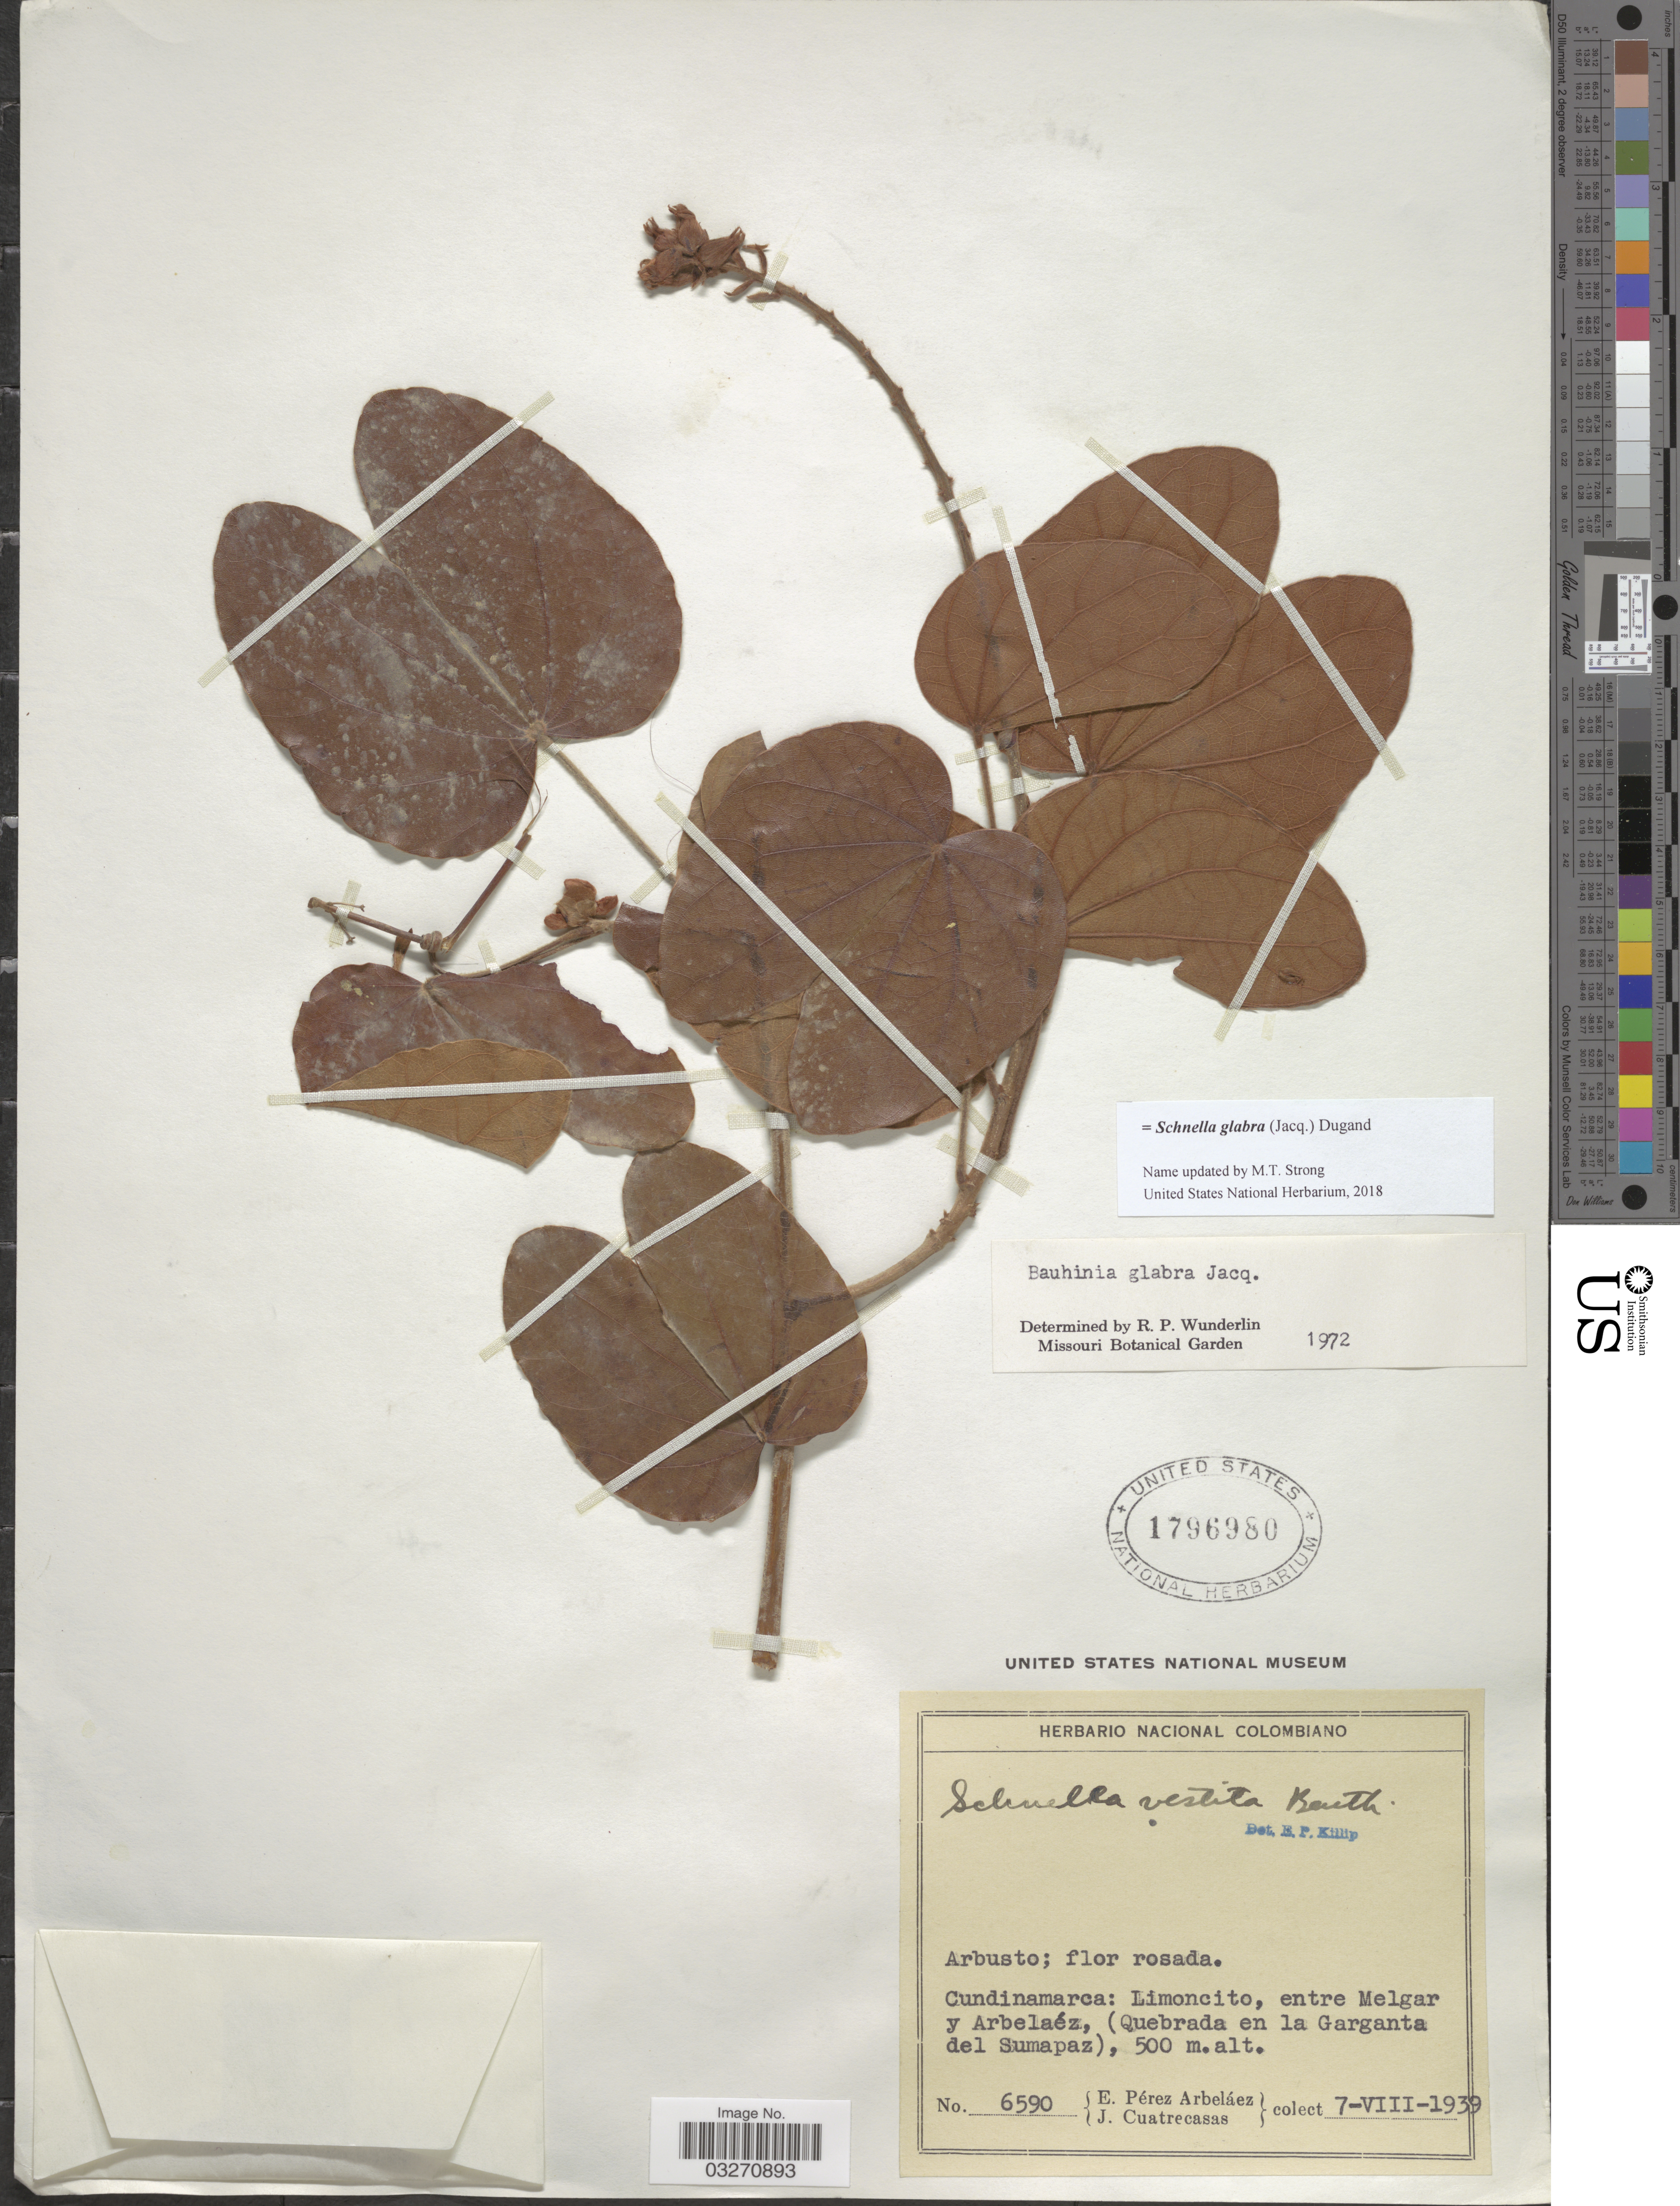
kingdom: Plantae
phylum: Tracheophyta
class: Magnoliopsida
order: Fabales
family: Fabaceae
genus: Schnella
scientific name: Schnella glabra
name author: (Jacq.) Dugand G.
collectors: E. Pérez Arbeláez & J. Cuatrecasas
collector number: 6590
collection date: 1939-08-07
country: Colombia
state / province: Cundinamarca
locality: Limoncito, entre Melgar y Arbelaéz, (Quebrada en la Garganta del Sumapaz).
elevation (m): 500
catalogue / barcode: US 1796980